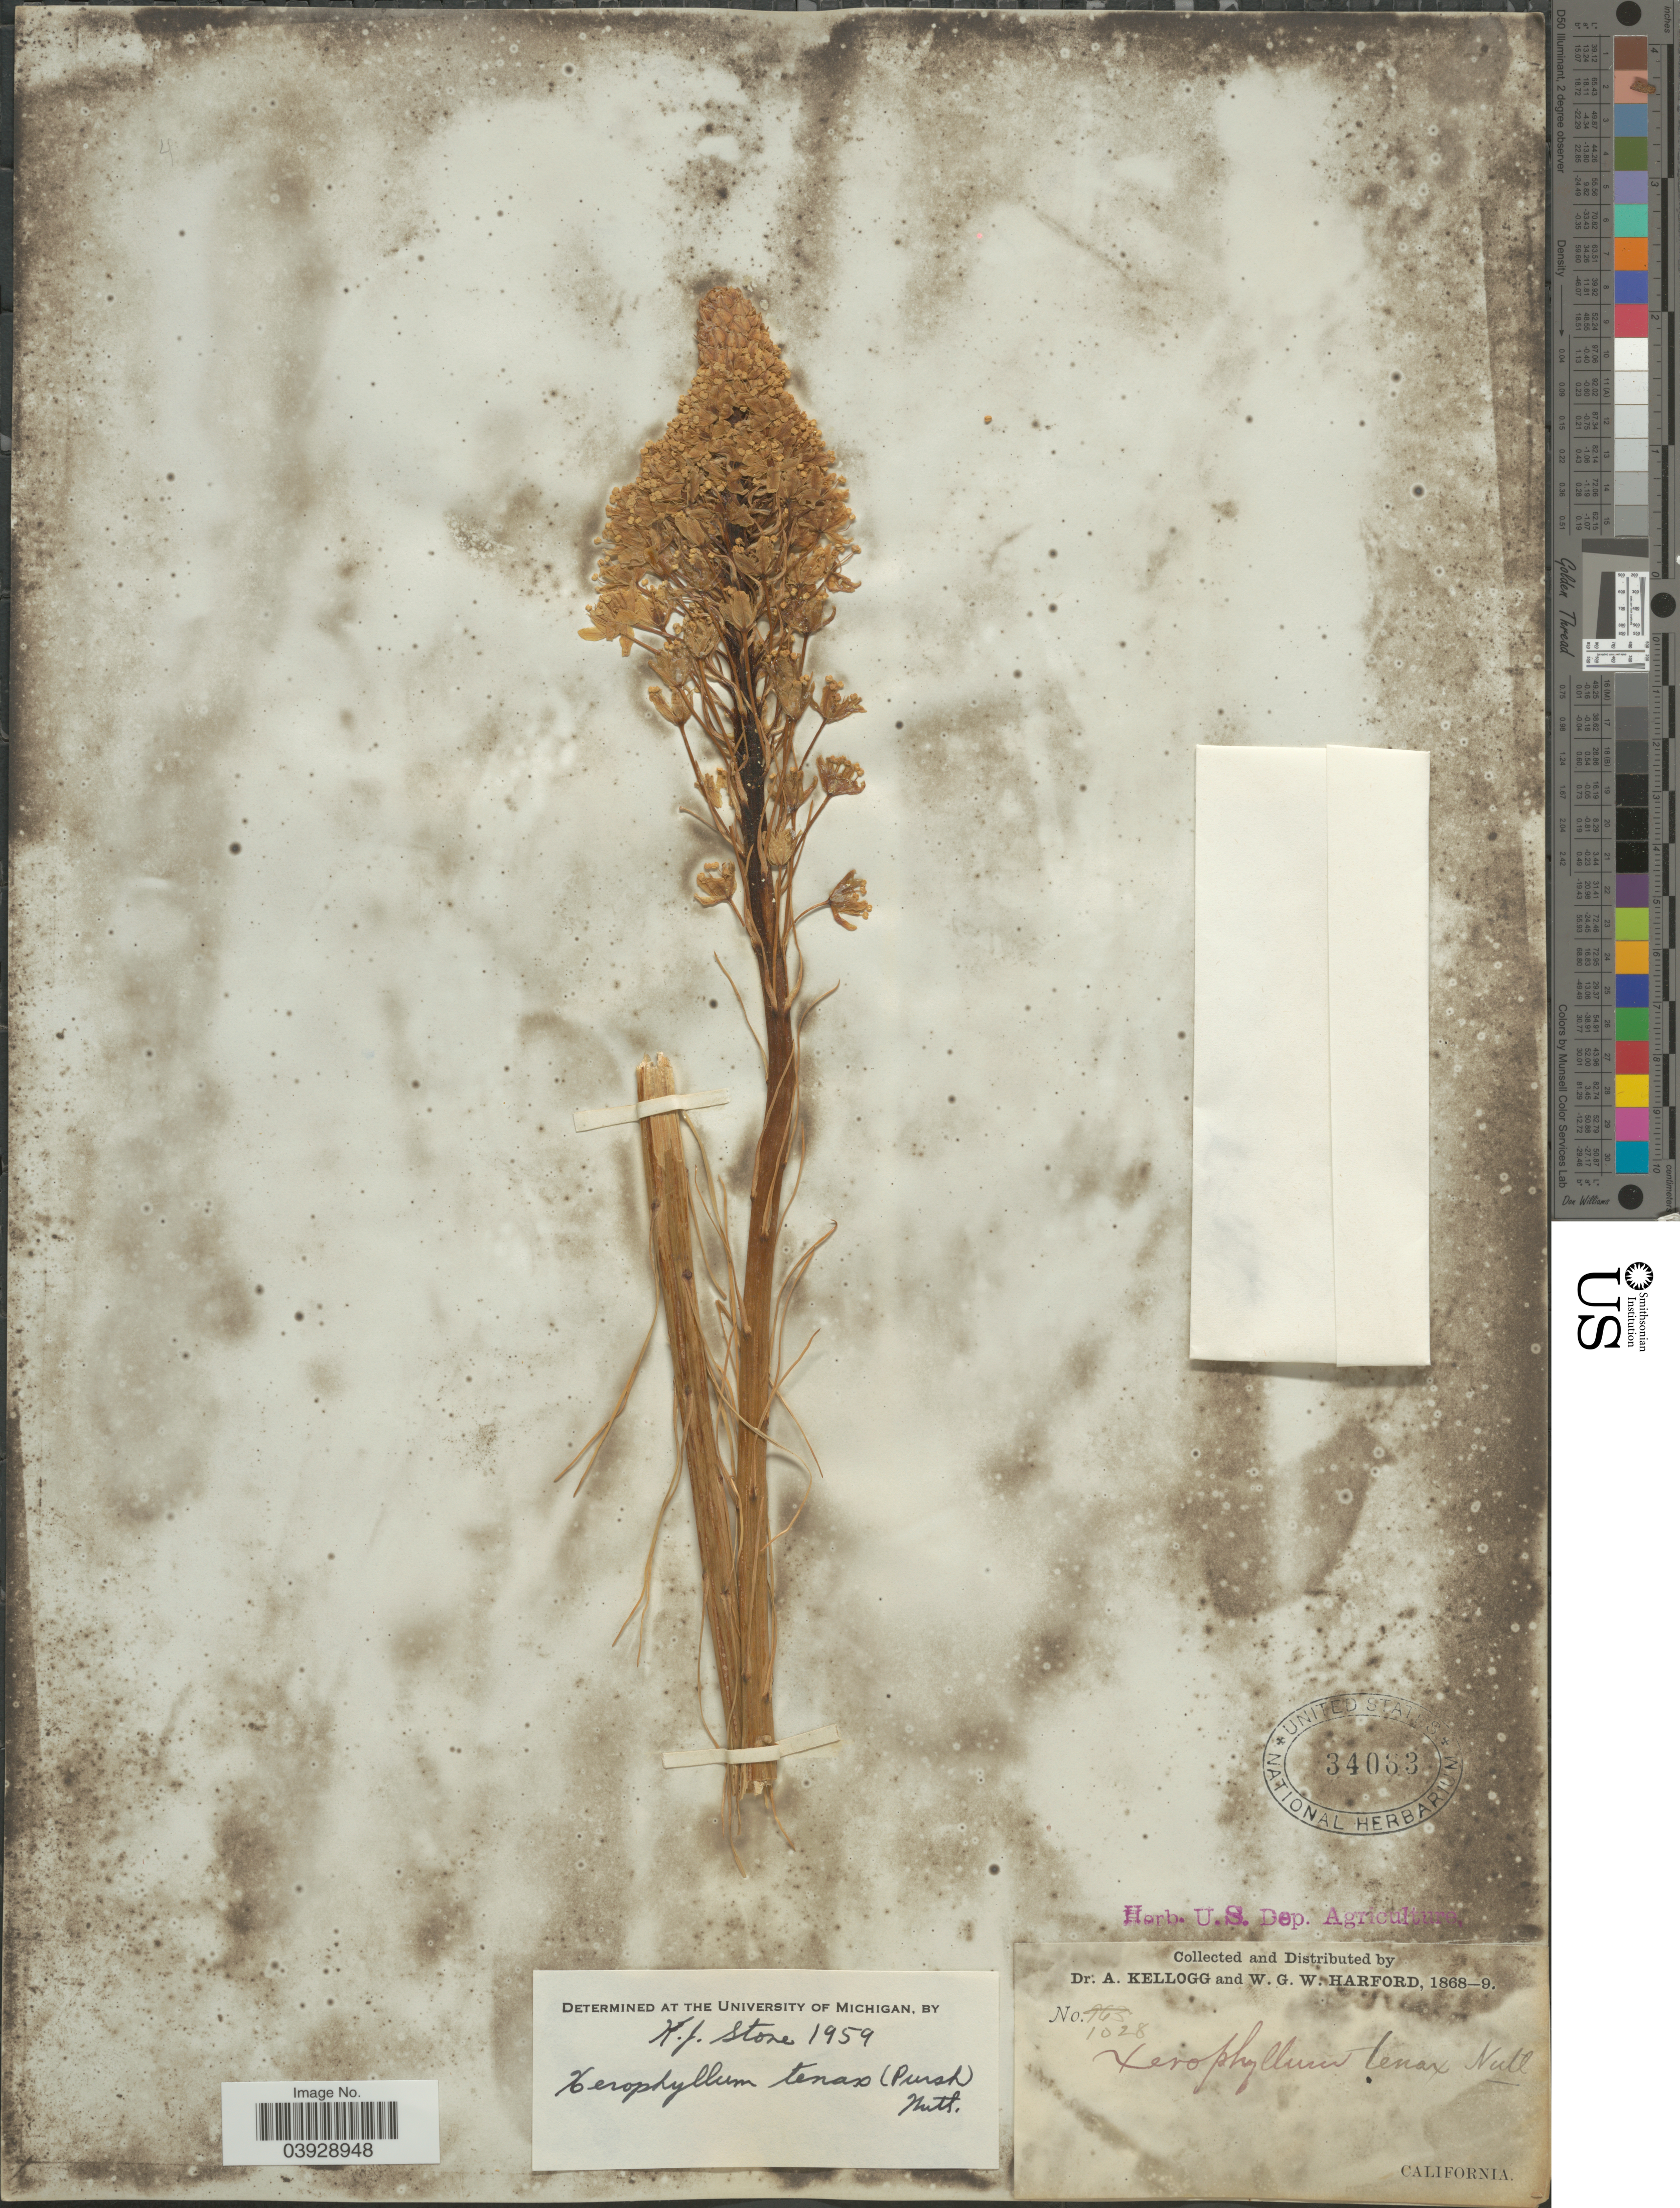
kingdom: Plantae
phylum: Tracheophyta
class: Liliopsida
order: Liliales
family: Melanthiaceae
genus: Xerophyllum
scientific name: Xerophyllum tenax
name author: (Pursh) Nutt.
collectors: A. Kellogg & W. G. W. Harford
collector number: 1028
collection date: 1868/1869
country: United States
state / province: California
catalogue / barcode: US 34063